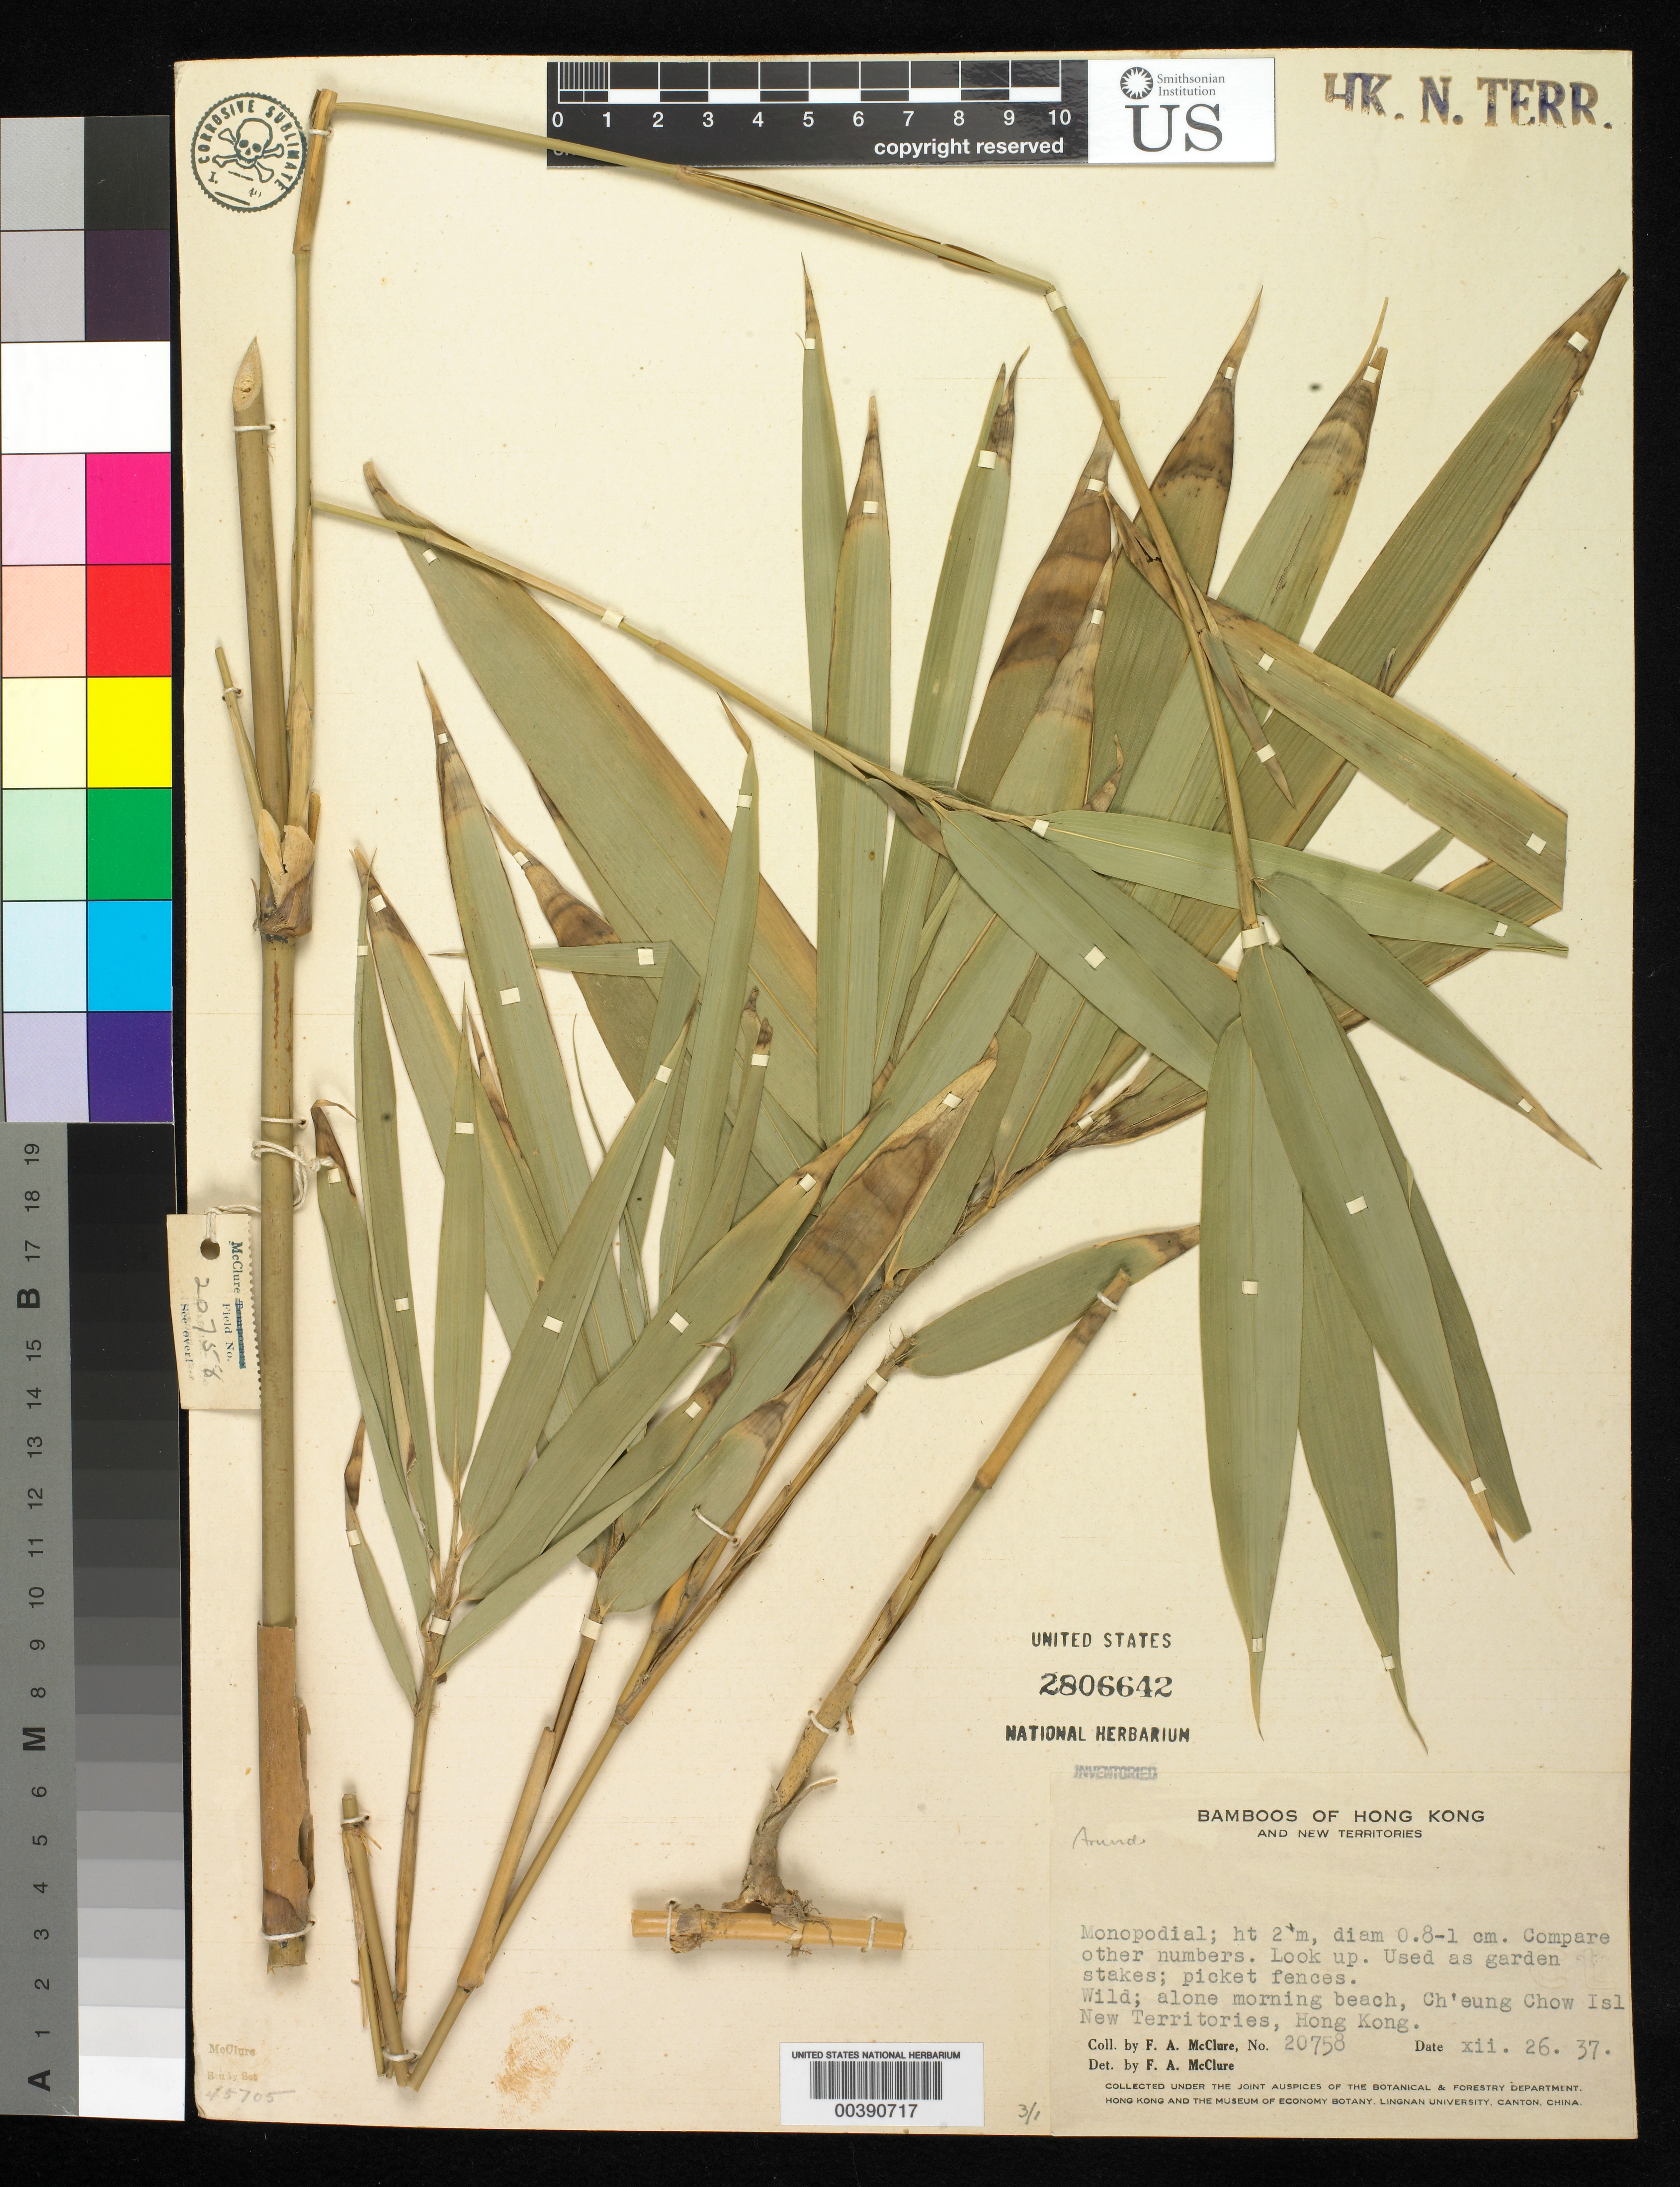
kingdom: Plantae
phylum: Tracheophyta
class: Liliopsida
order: Poales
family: Poaceae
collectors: F. A. McClure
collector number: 20758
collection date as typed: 26 Dec 1937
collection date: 1937-12-26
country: China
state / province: Hong Kong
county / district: New Territories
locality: Ch'eung chow isl.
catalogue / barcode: US 2806642